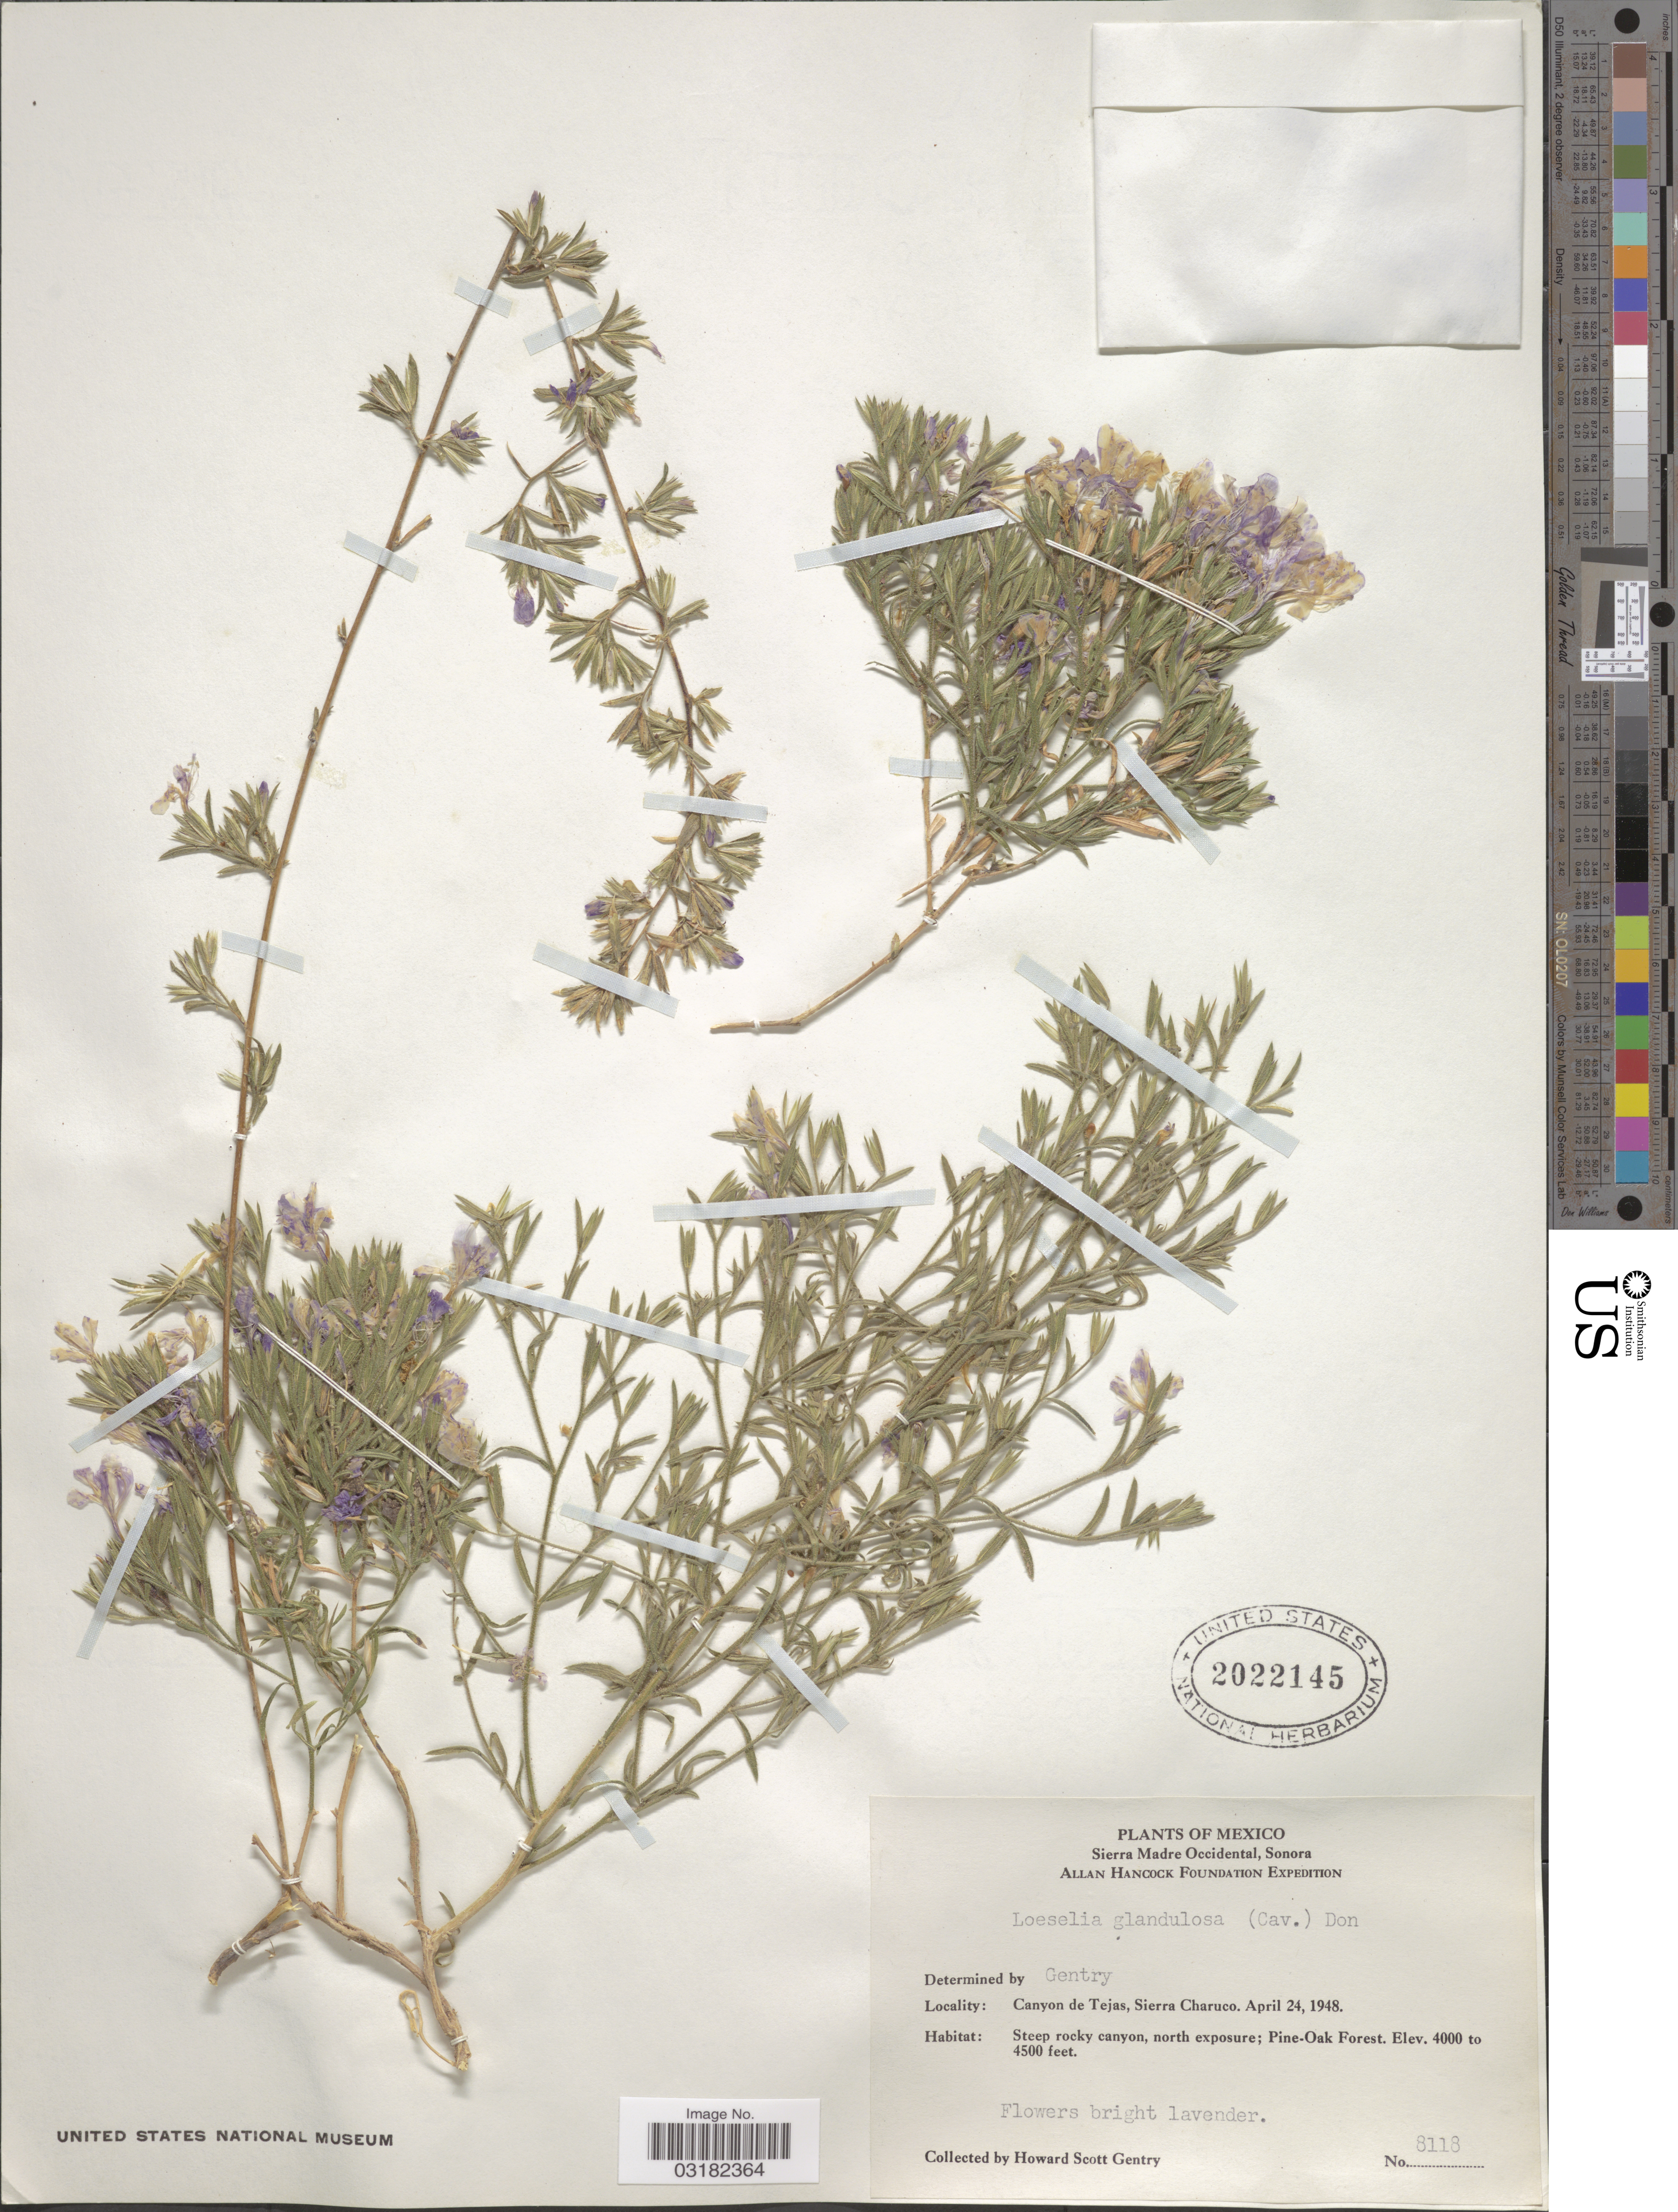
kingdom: Plantae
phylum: Tracheophyta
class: Magnoliopsida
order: Ericales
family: Polemoniaceae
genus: Loeselia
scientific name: Loeselia glandulosa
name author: (Cav.) G. Don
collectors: H. S. Gentry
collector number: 8118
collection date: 1948-04-24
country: Mexico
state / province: Sonora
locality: Sierra Madre Occidental. Canyon de Tejas, Sierra Charuco. Steep rocky canyon, north exposure; Pine-Oak Forest.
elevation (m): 1219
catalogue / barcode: US 2022145